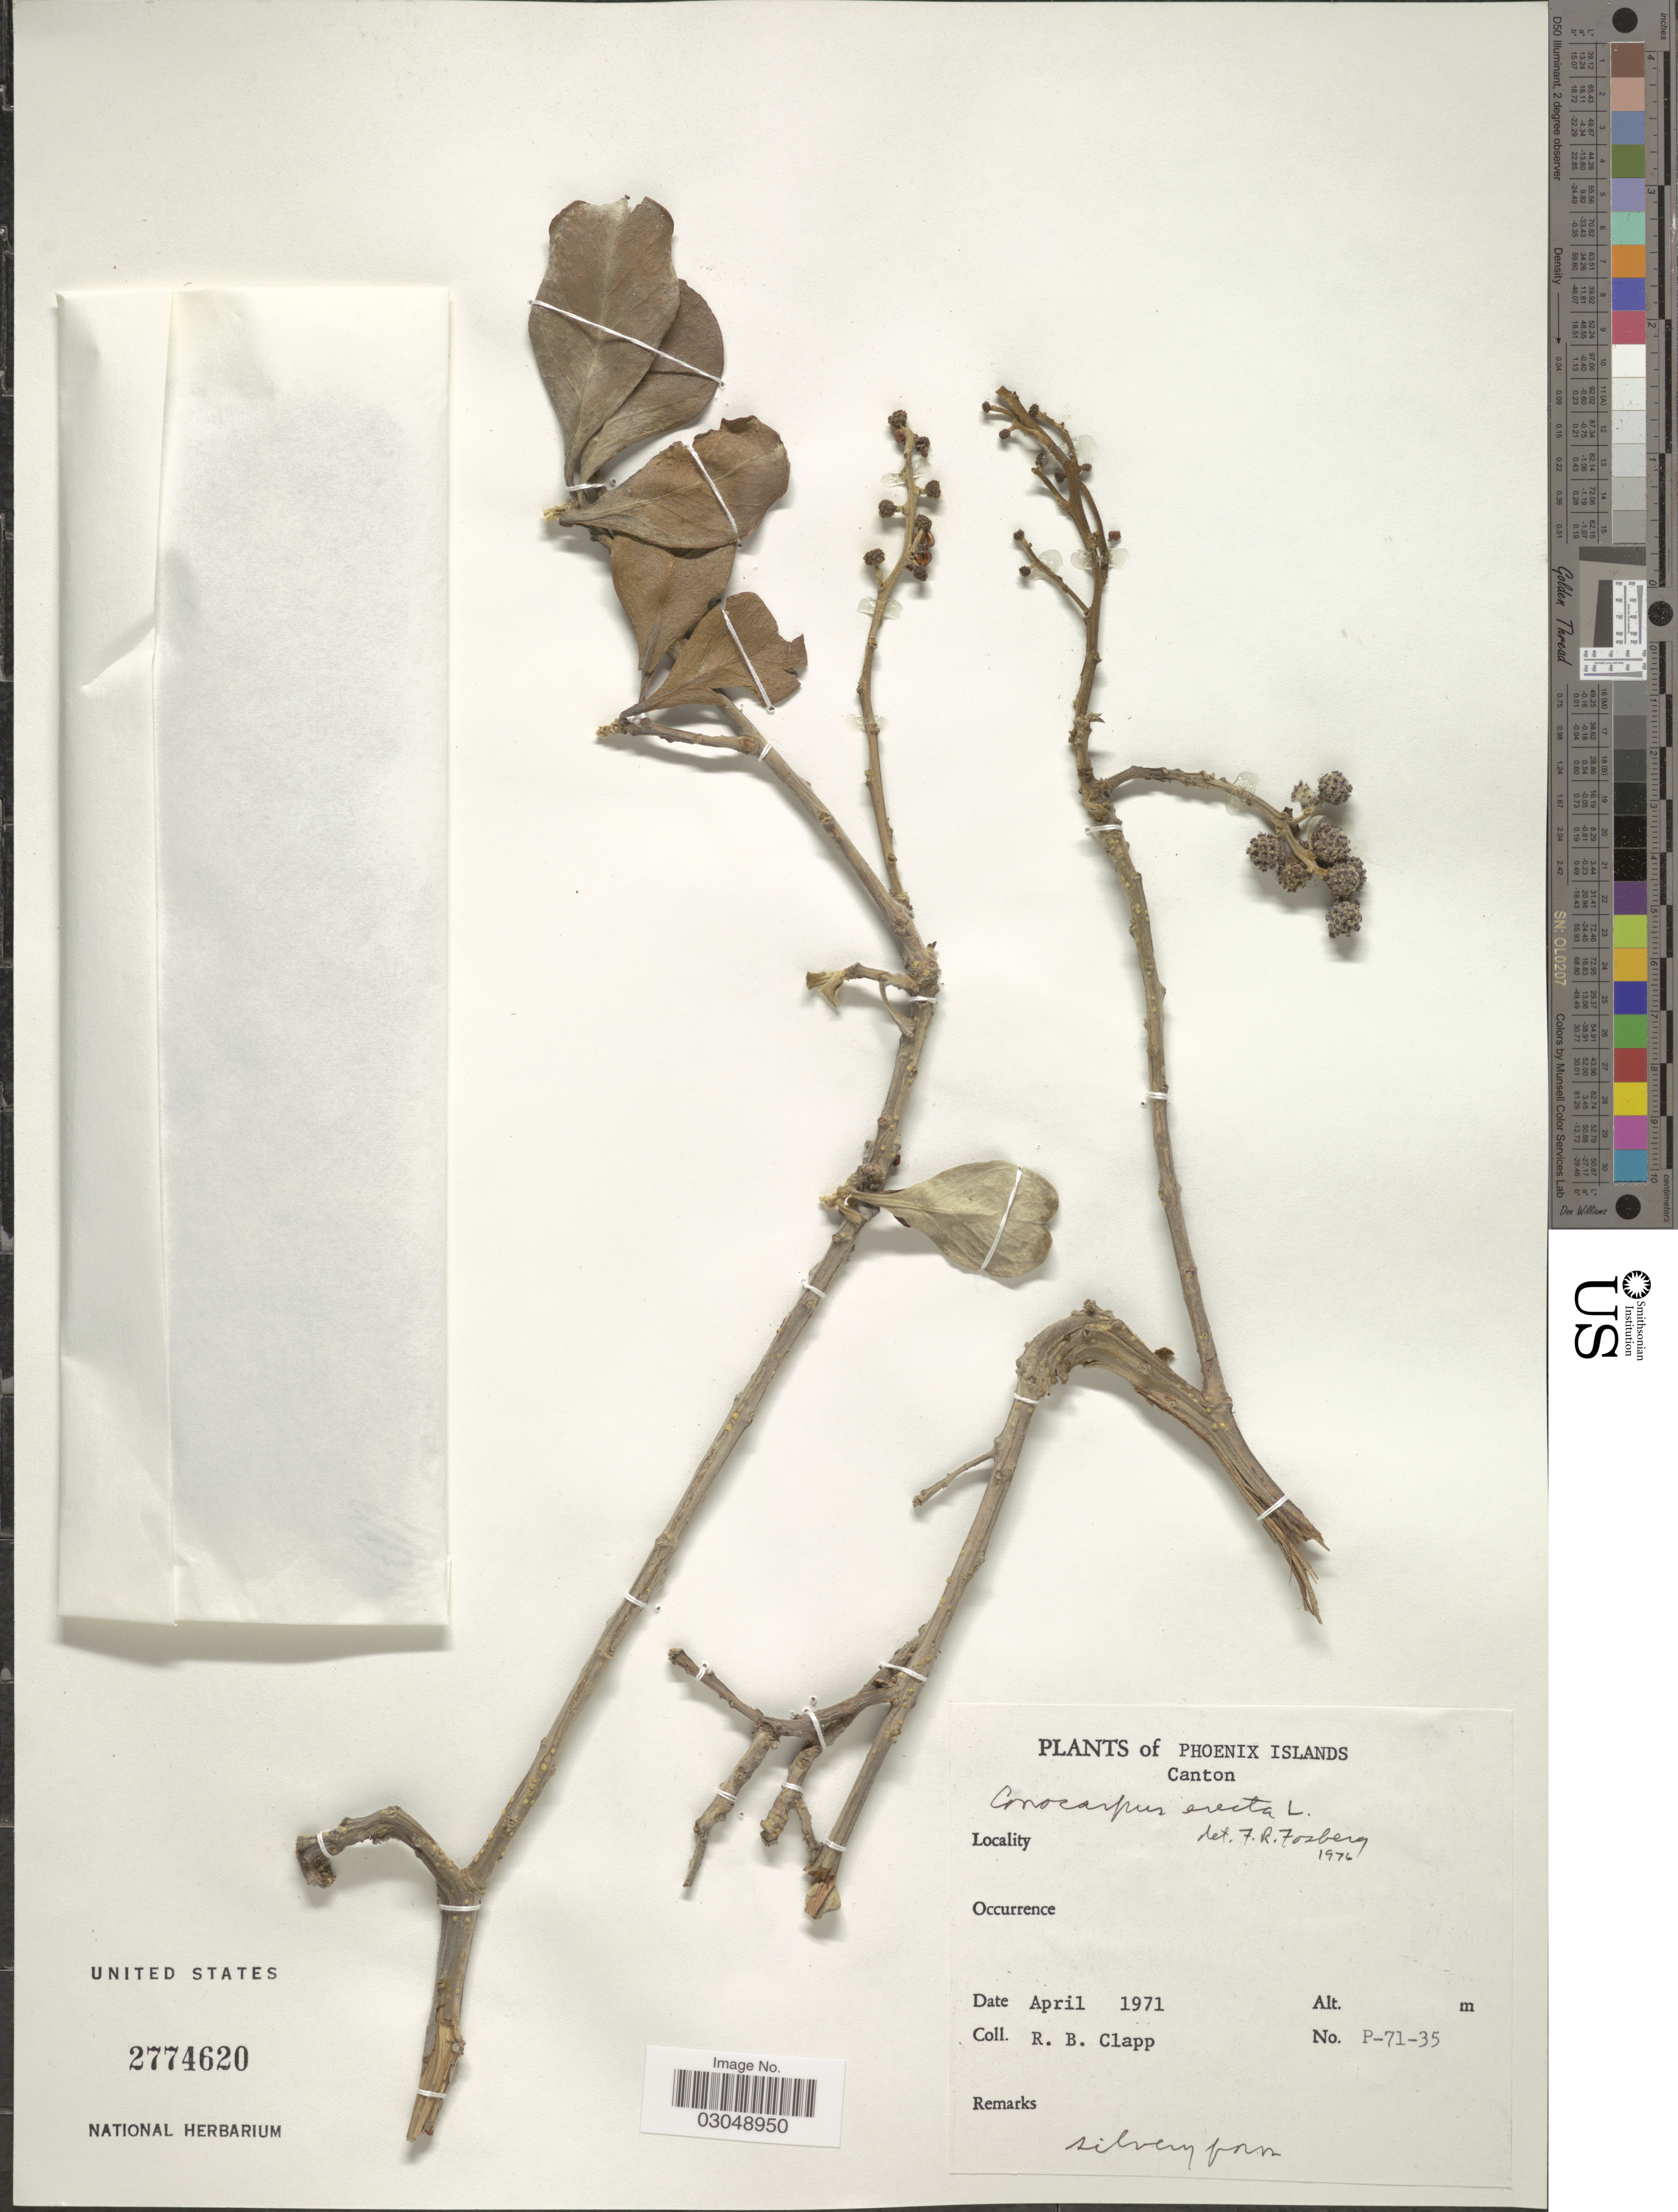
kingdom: Plantae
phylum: Tracheophyta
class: Magnoliopsida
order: Myrtales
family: Combretaceae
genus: Conocarpus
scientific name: Conocarpus erectus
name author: L.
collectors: R. B. Clapp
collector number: P-71-35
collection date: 1971-04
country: Kiribati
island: Kanton [Canton] Atoll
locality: Phoenix Islands. Canton.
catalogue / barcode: US 2774620